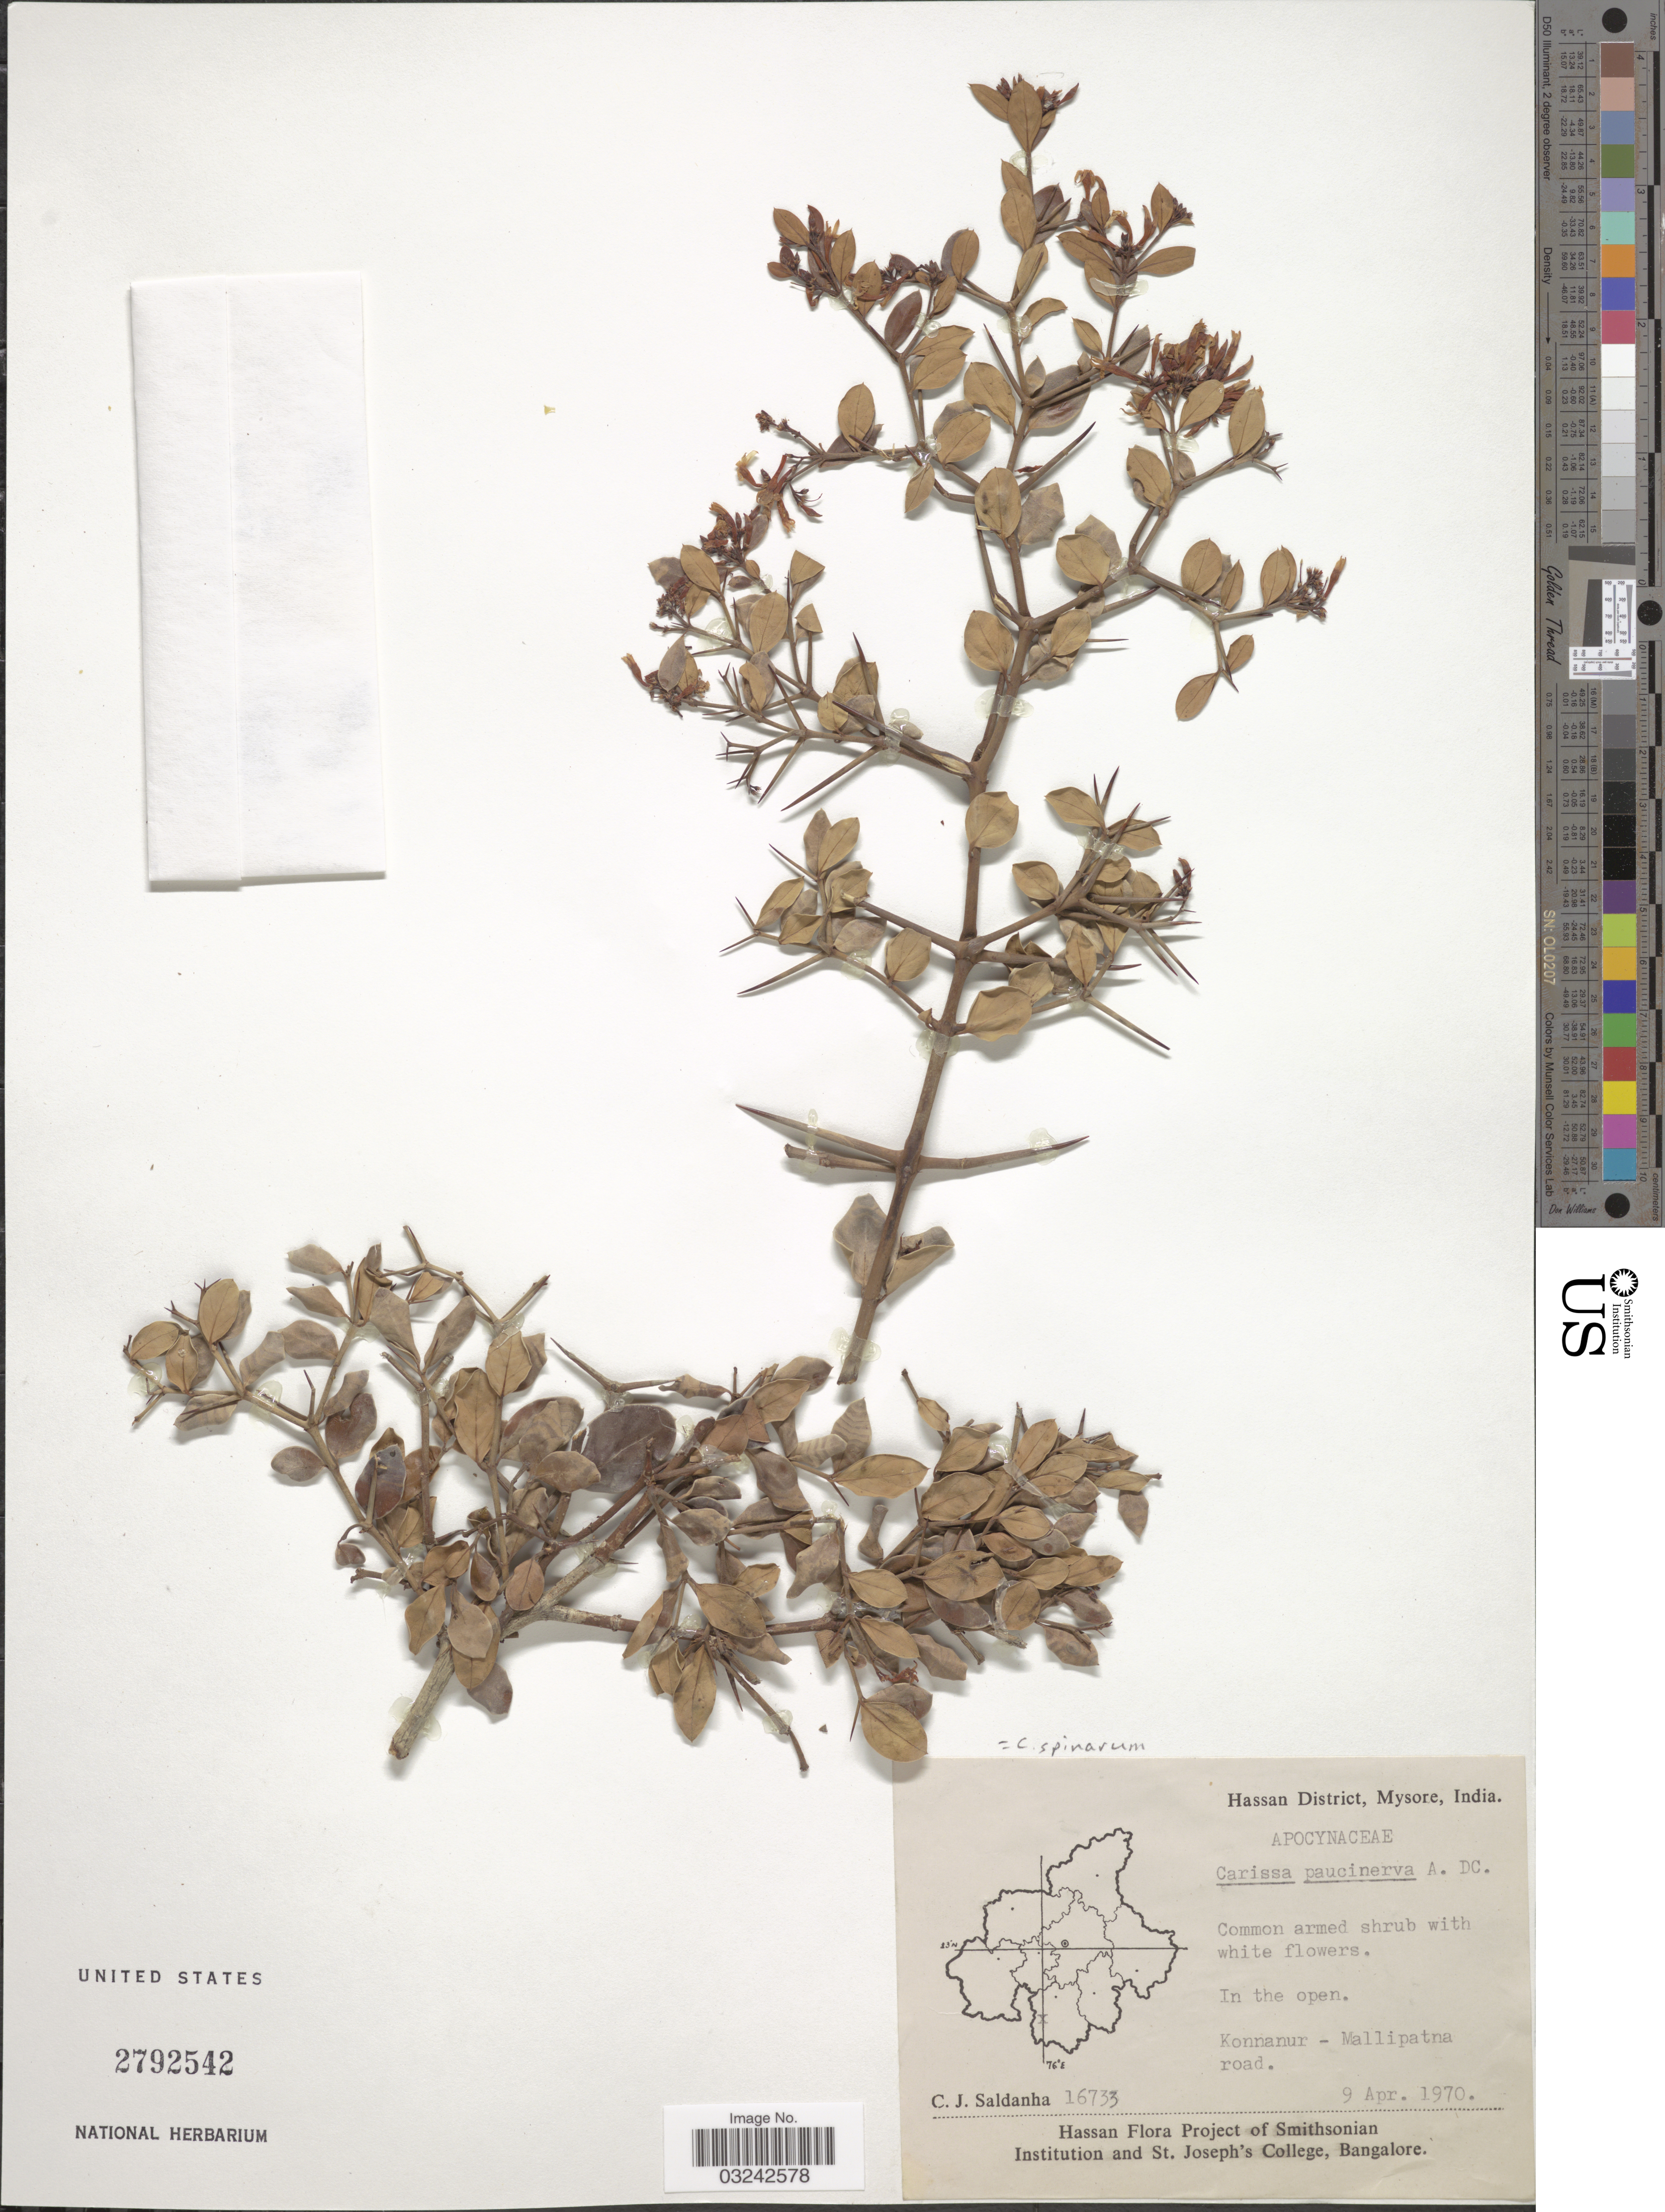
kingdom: Plantae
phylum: Tracheophyta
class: Magnoliopsida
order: Gentianales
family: Apocynaceae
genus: Carissa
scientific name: Carissa spinarum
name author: L.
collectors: C. J. Saldanha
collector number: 16733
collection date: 1970-04-09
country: India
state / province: Karnataka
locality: Hassan District, Mysore. Konnanur - Mallipatna road.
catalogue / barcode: US 2792542